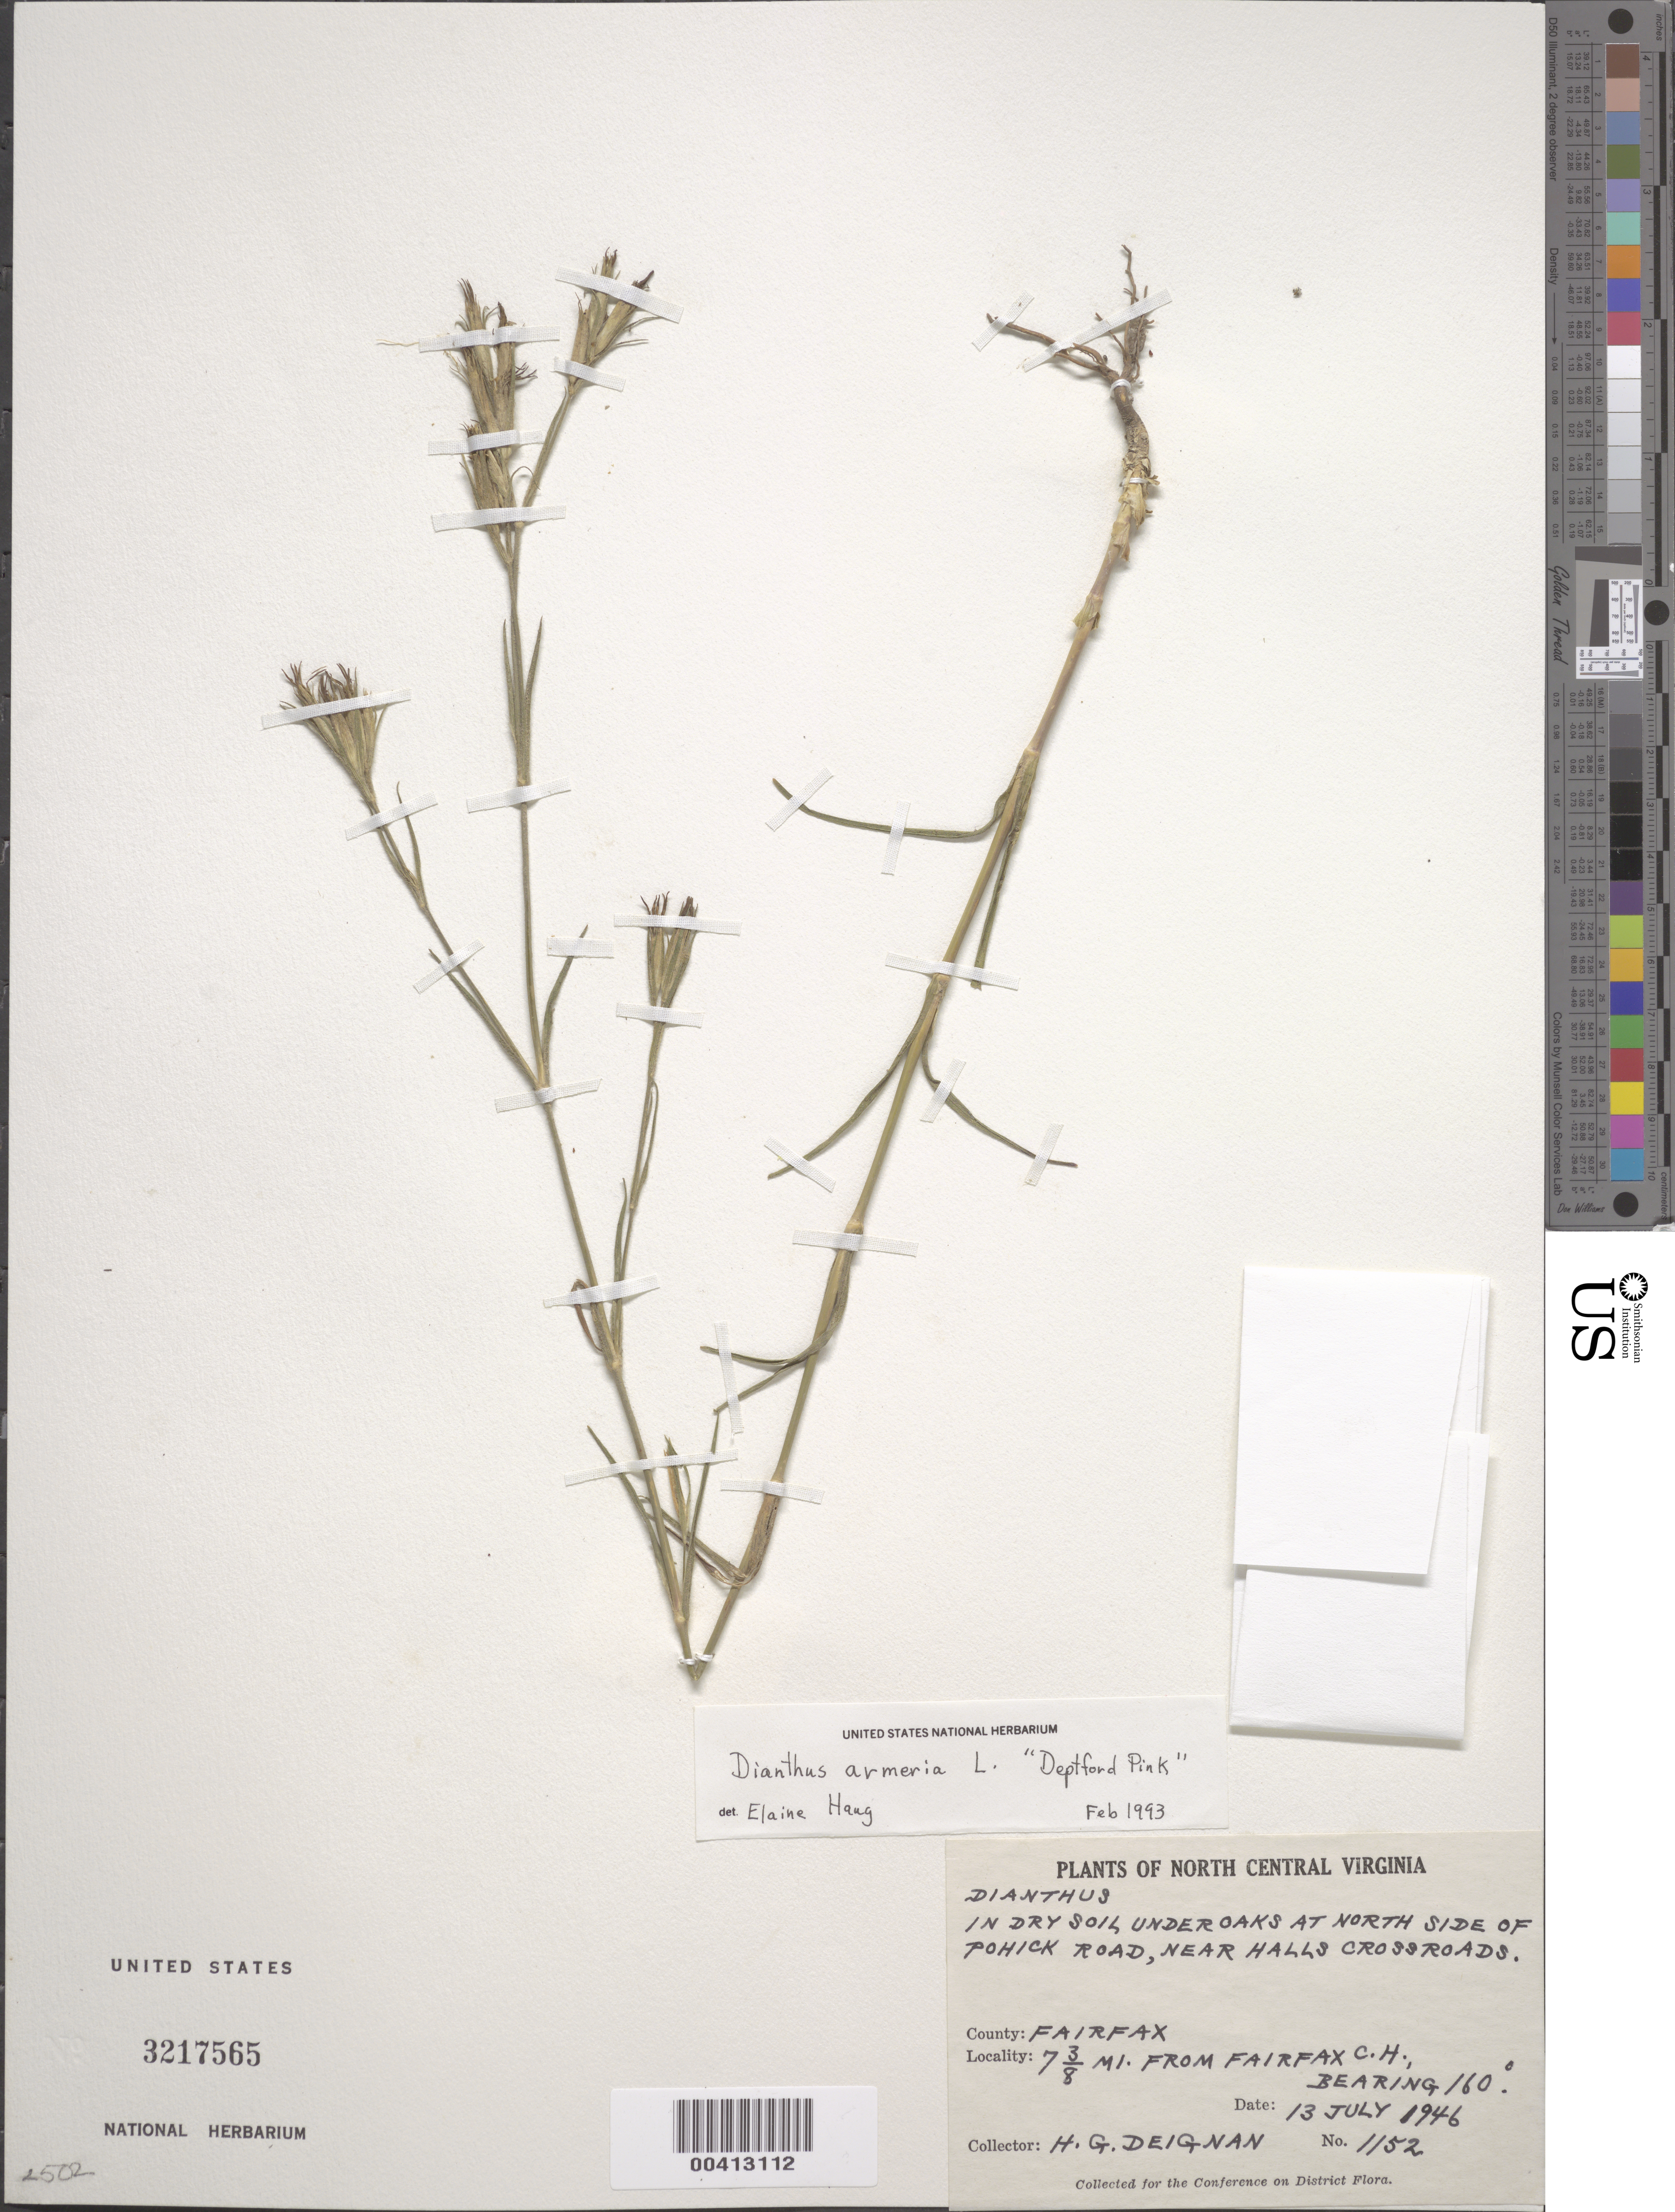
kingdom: Plantae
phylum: Tracheophyta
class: Magnoliopsida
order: Caryophyllales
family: Caryophyllaceae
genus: Dianthus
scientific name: Dianthus armeria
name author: L.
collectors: H. Deignan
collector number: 1152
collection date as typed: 13 Jul 1946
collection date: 1946-07-13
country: United States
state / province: Virginia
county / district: Fairfax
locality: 7 3/8 mi. from Fairfax County Courthouse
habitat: In dry soil under oaks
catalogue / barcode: US 3217565